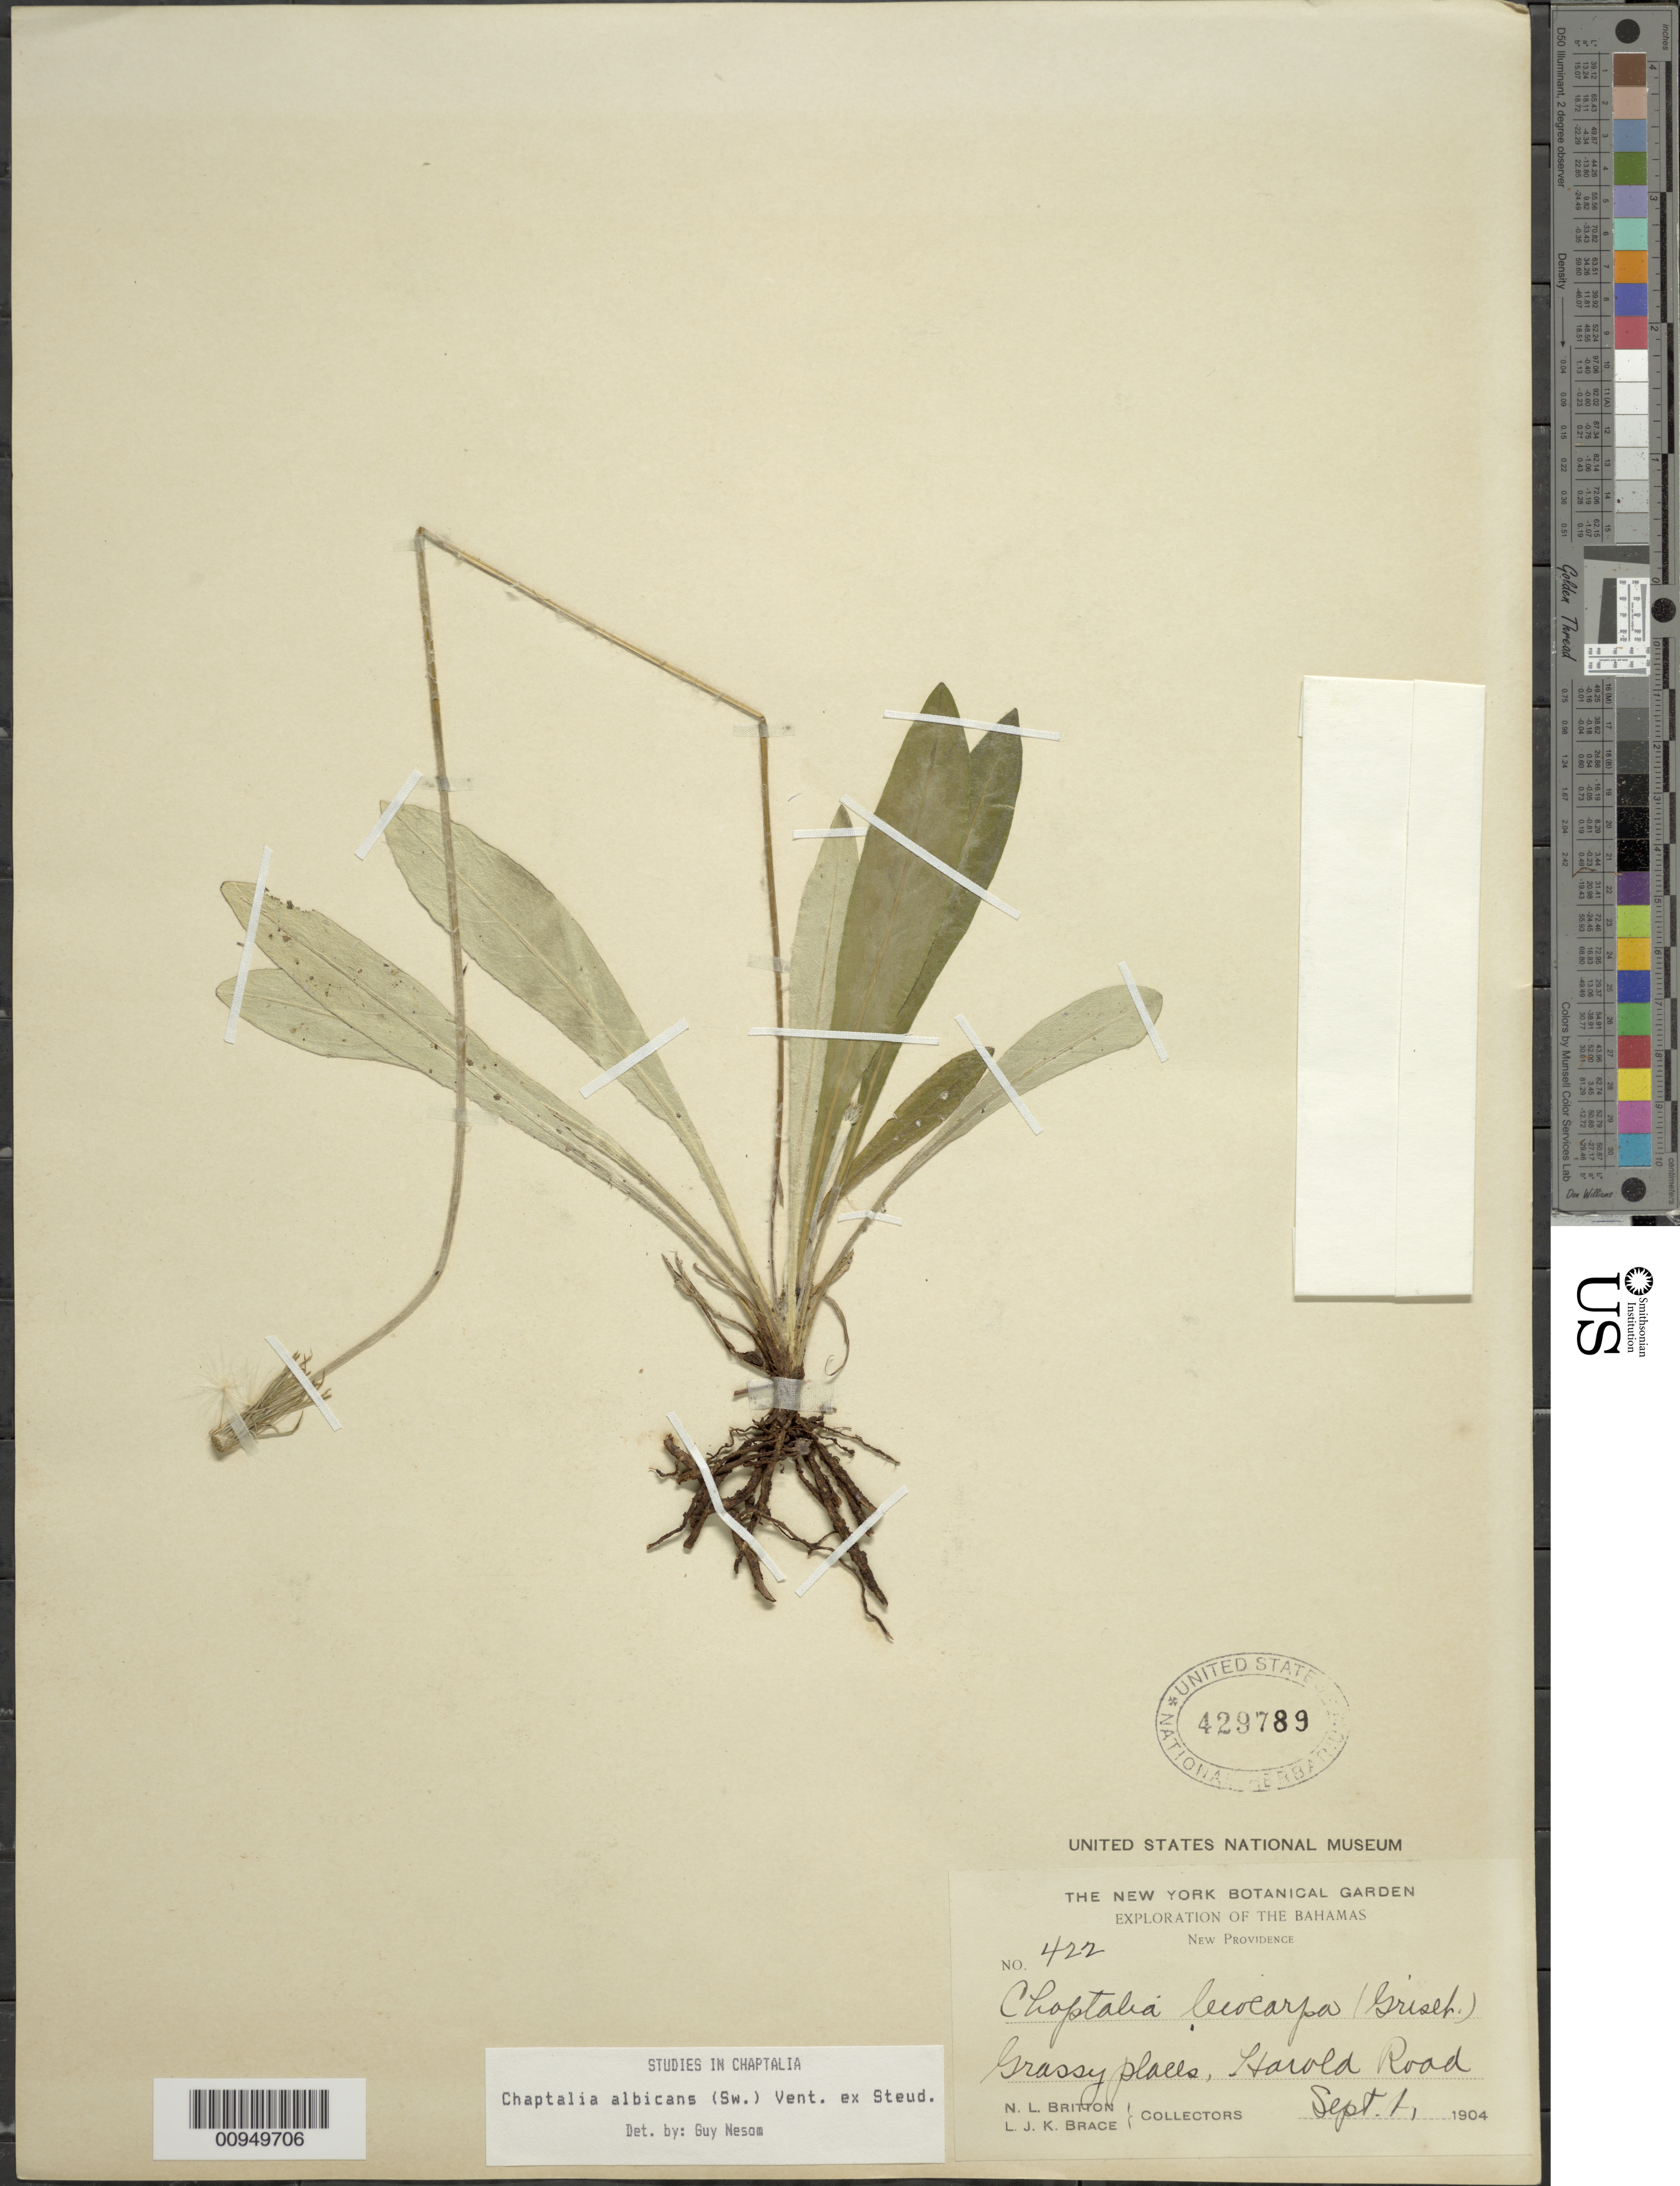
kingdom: Plantae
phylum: Tracheophyta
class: Magnoliopsida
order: Asterales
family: Asteraceae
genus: Chaptalia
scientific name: Chaptalia albicans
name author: (Sw.) Vent. ex B.D. Jacks.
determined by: Nesom, Guy L.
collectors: N. Britton & L. J. K. Brace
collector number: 422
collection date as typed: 01 Sep 1904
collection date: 1904-09-01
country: Bahamas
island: New Providence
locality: Harold Road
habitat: Grassy places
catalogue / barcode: US 429789